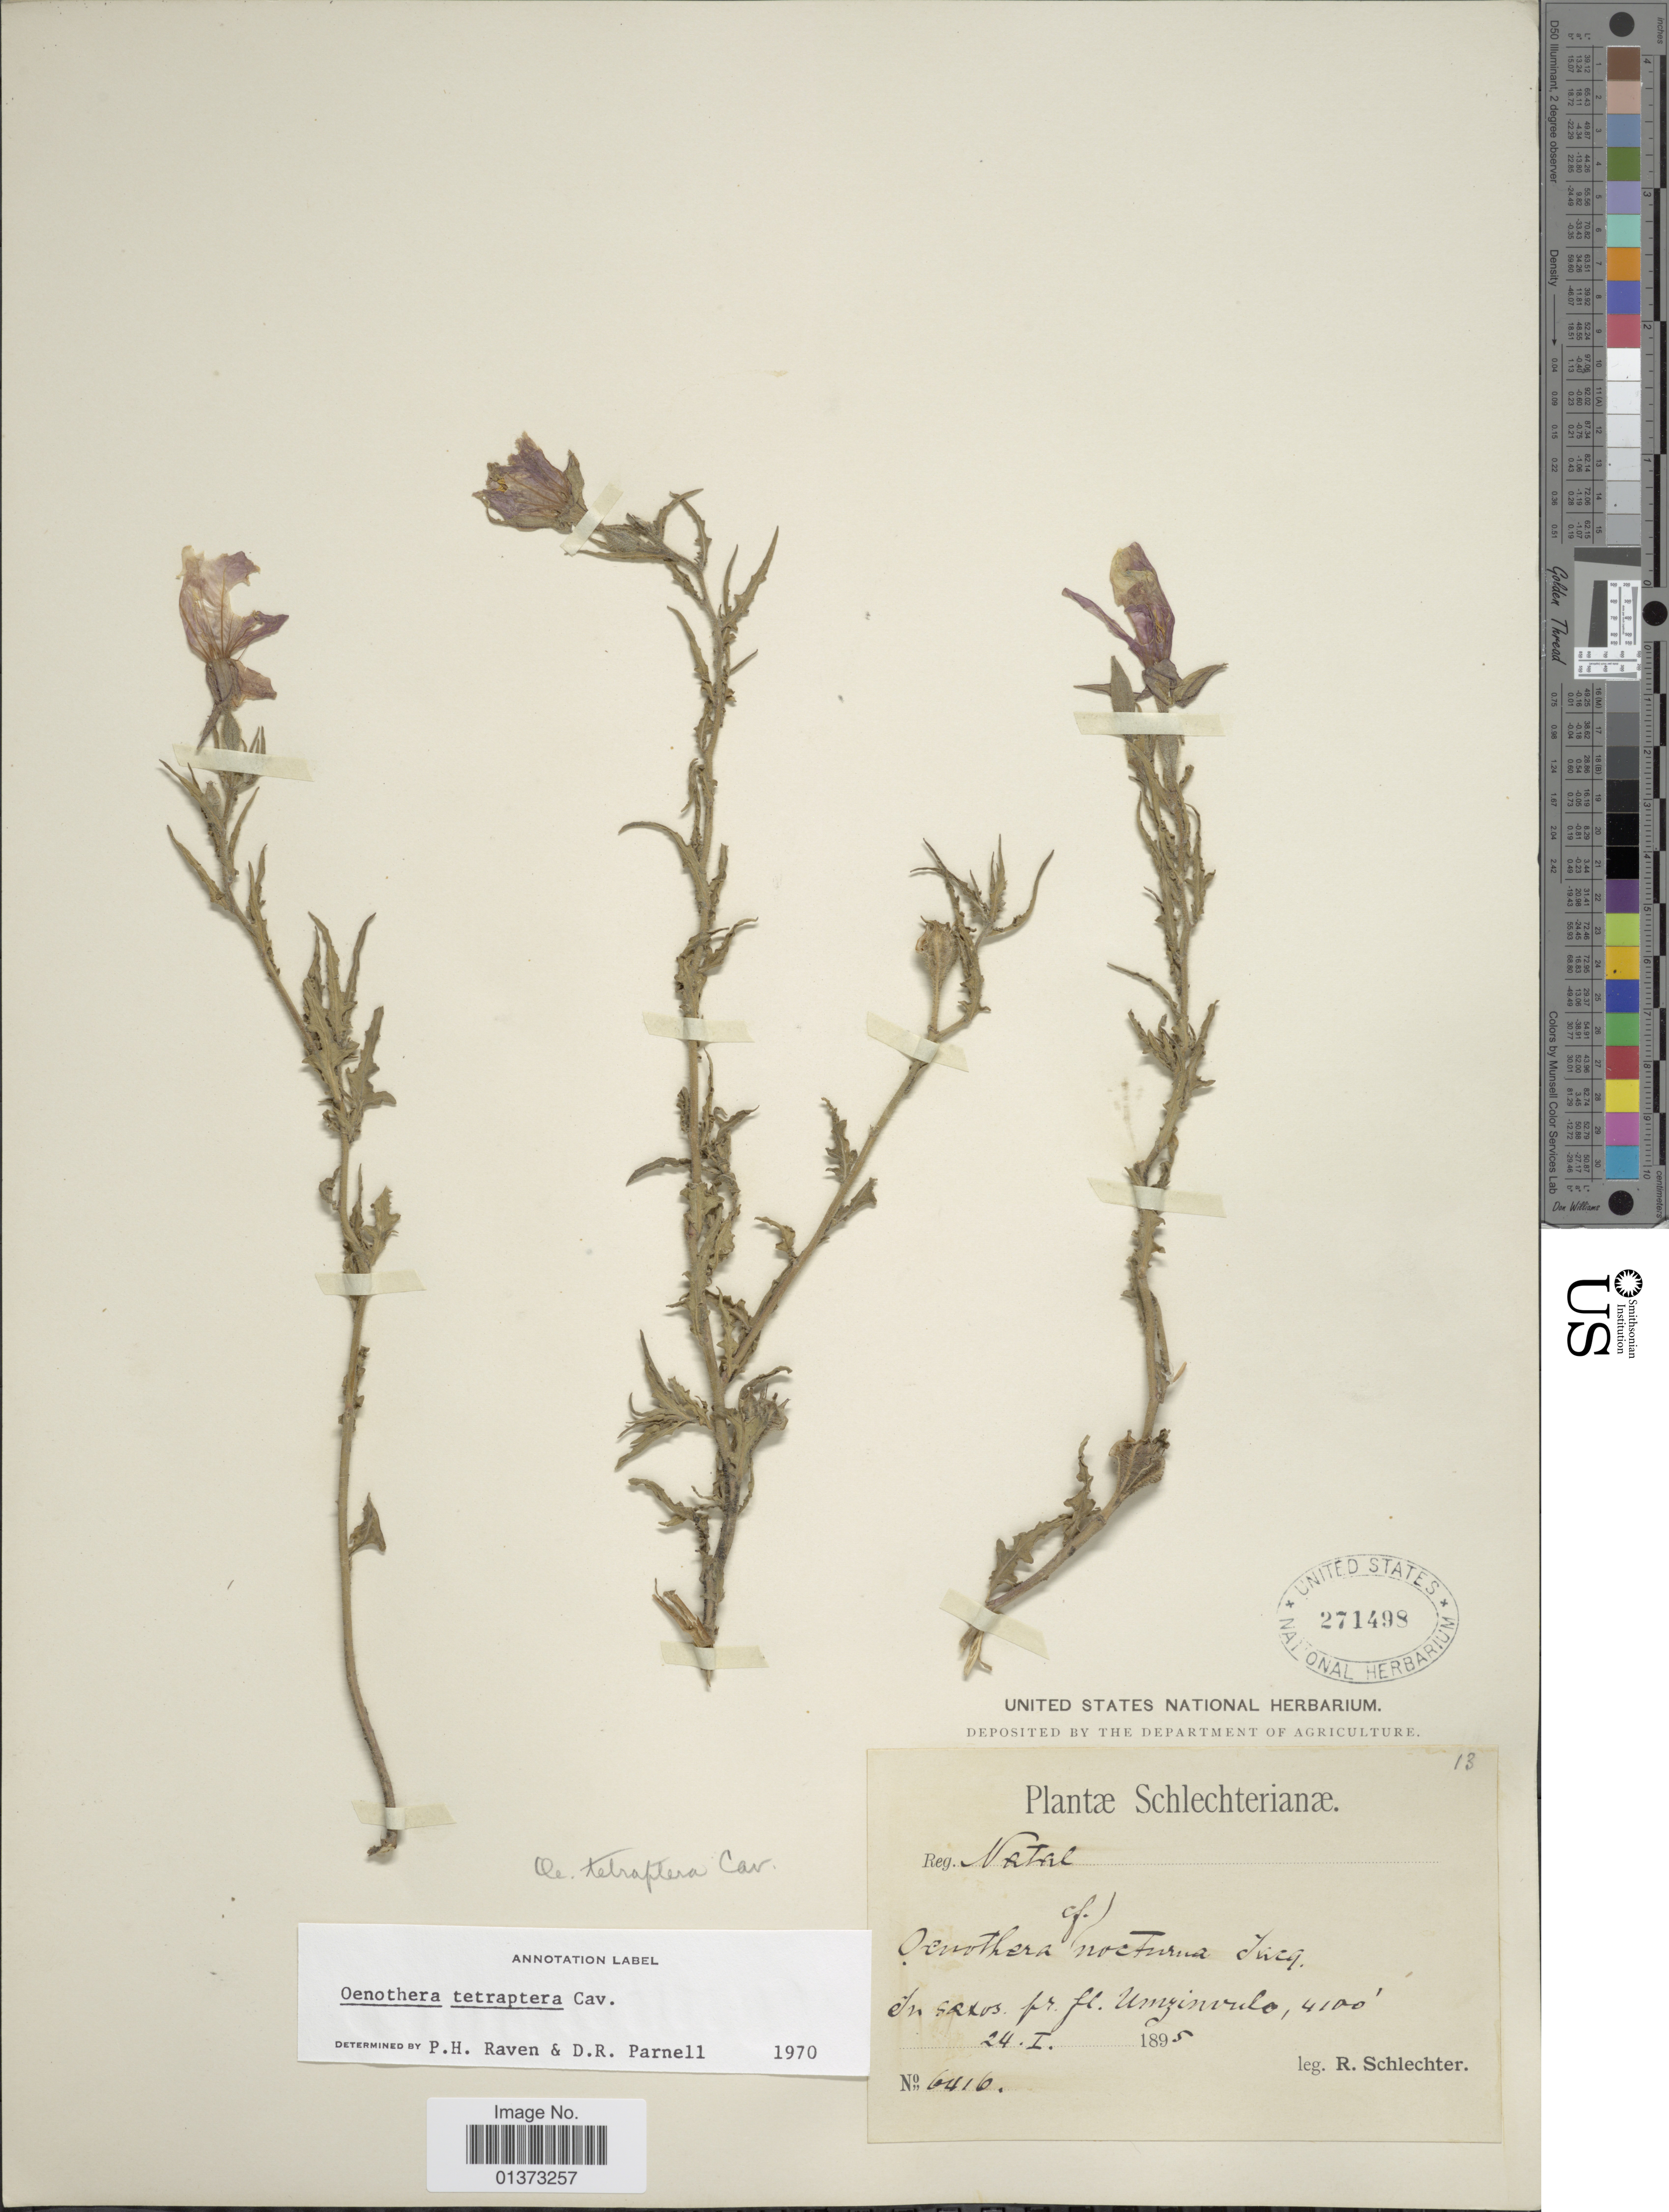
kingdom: Plantae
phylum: Tracheophyta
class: Magnoliopsida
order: Myrtales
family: Onagraceae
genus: Oenothera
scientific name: Oenothera tetraptera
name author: Cav.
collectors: Schlechter, --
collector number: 6416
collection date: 1895-01-24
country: South Africa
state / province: KwaZulu-Natal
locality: In saxos pr. fl. Umzinvulo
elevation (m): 1250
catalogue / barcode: US 271498